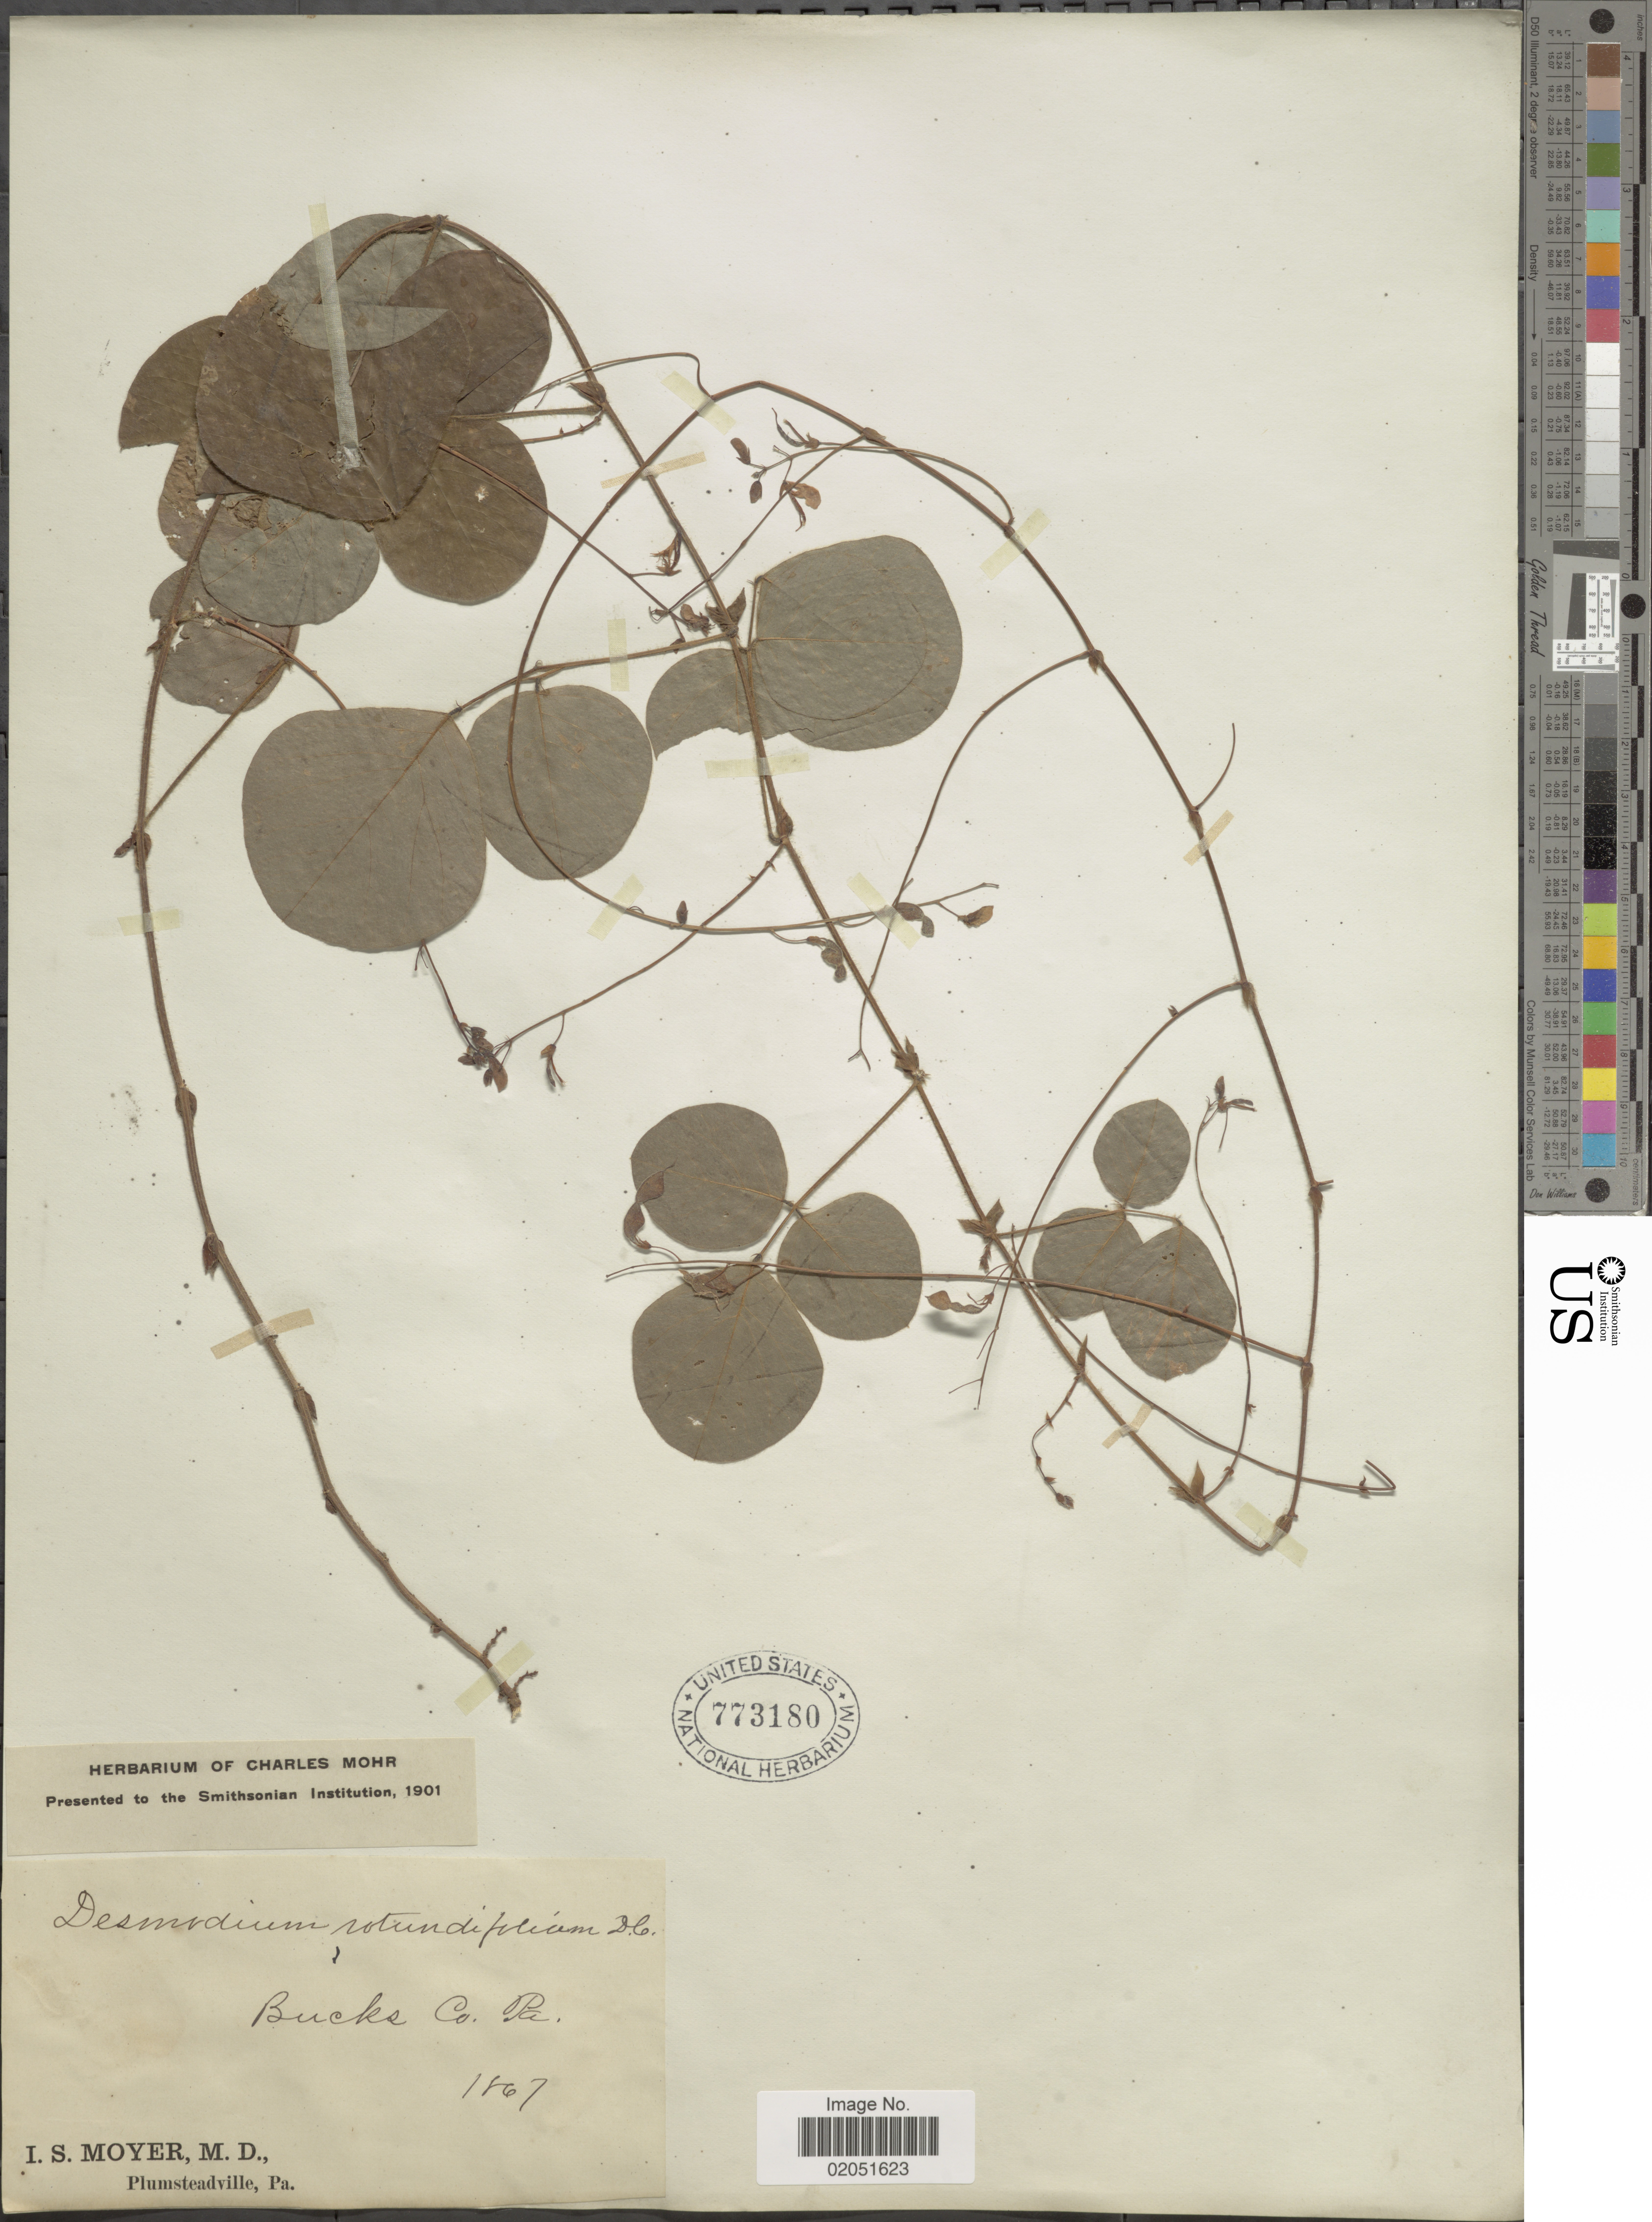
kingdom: Plantae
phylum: Tracheophyta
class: Magnoliopsida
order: Fabales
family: Fabaceae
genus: Desmodium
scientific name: Desmodium rotundifolium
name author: DC.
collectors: I. S. Moyer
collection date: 1867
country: United States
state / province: Pennsylvania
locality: Bucks Co., Pa.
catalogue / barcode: US 773180